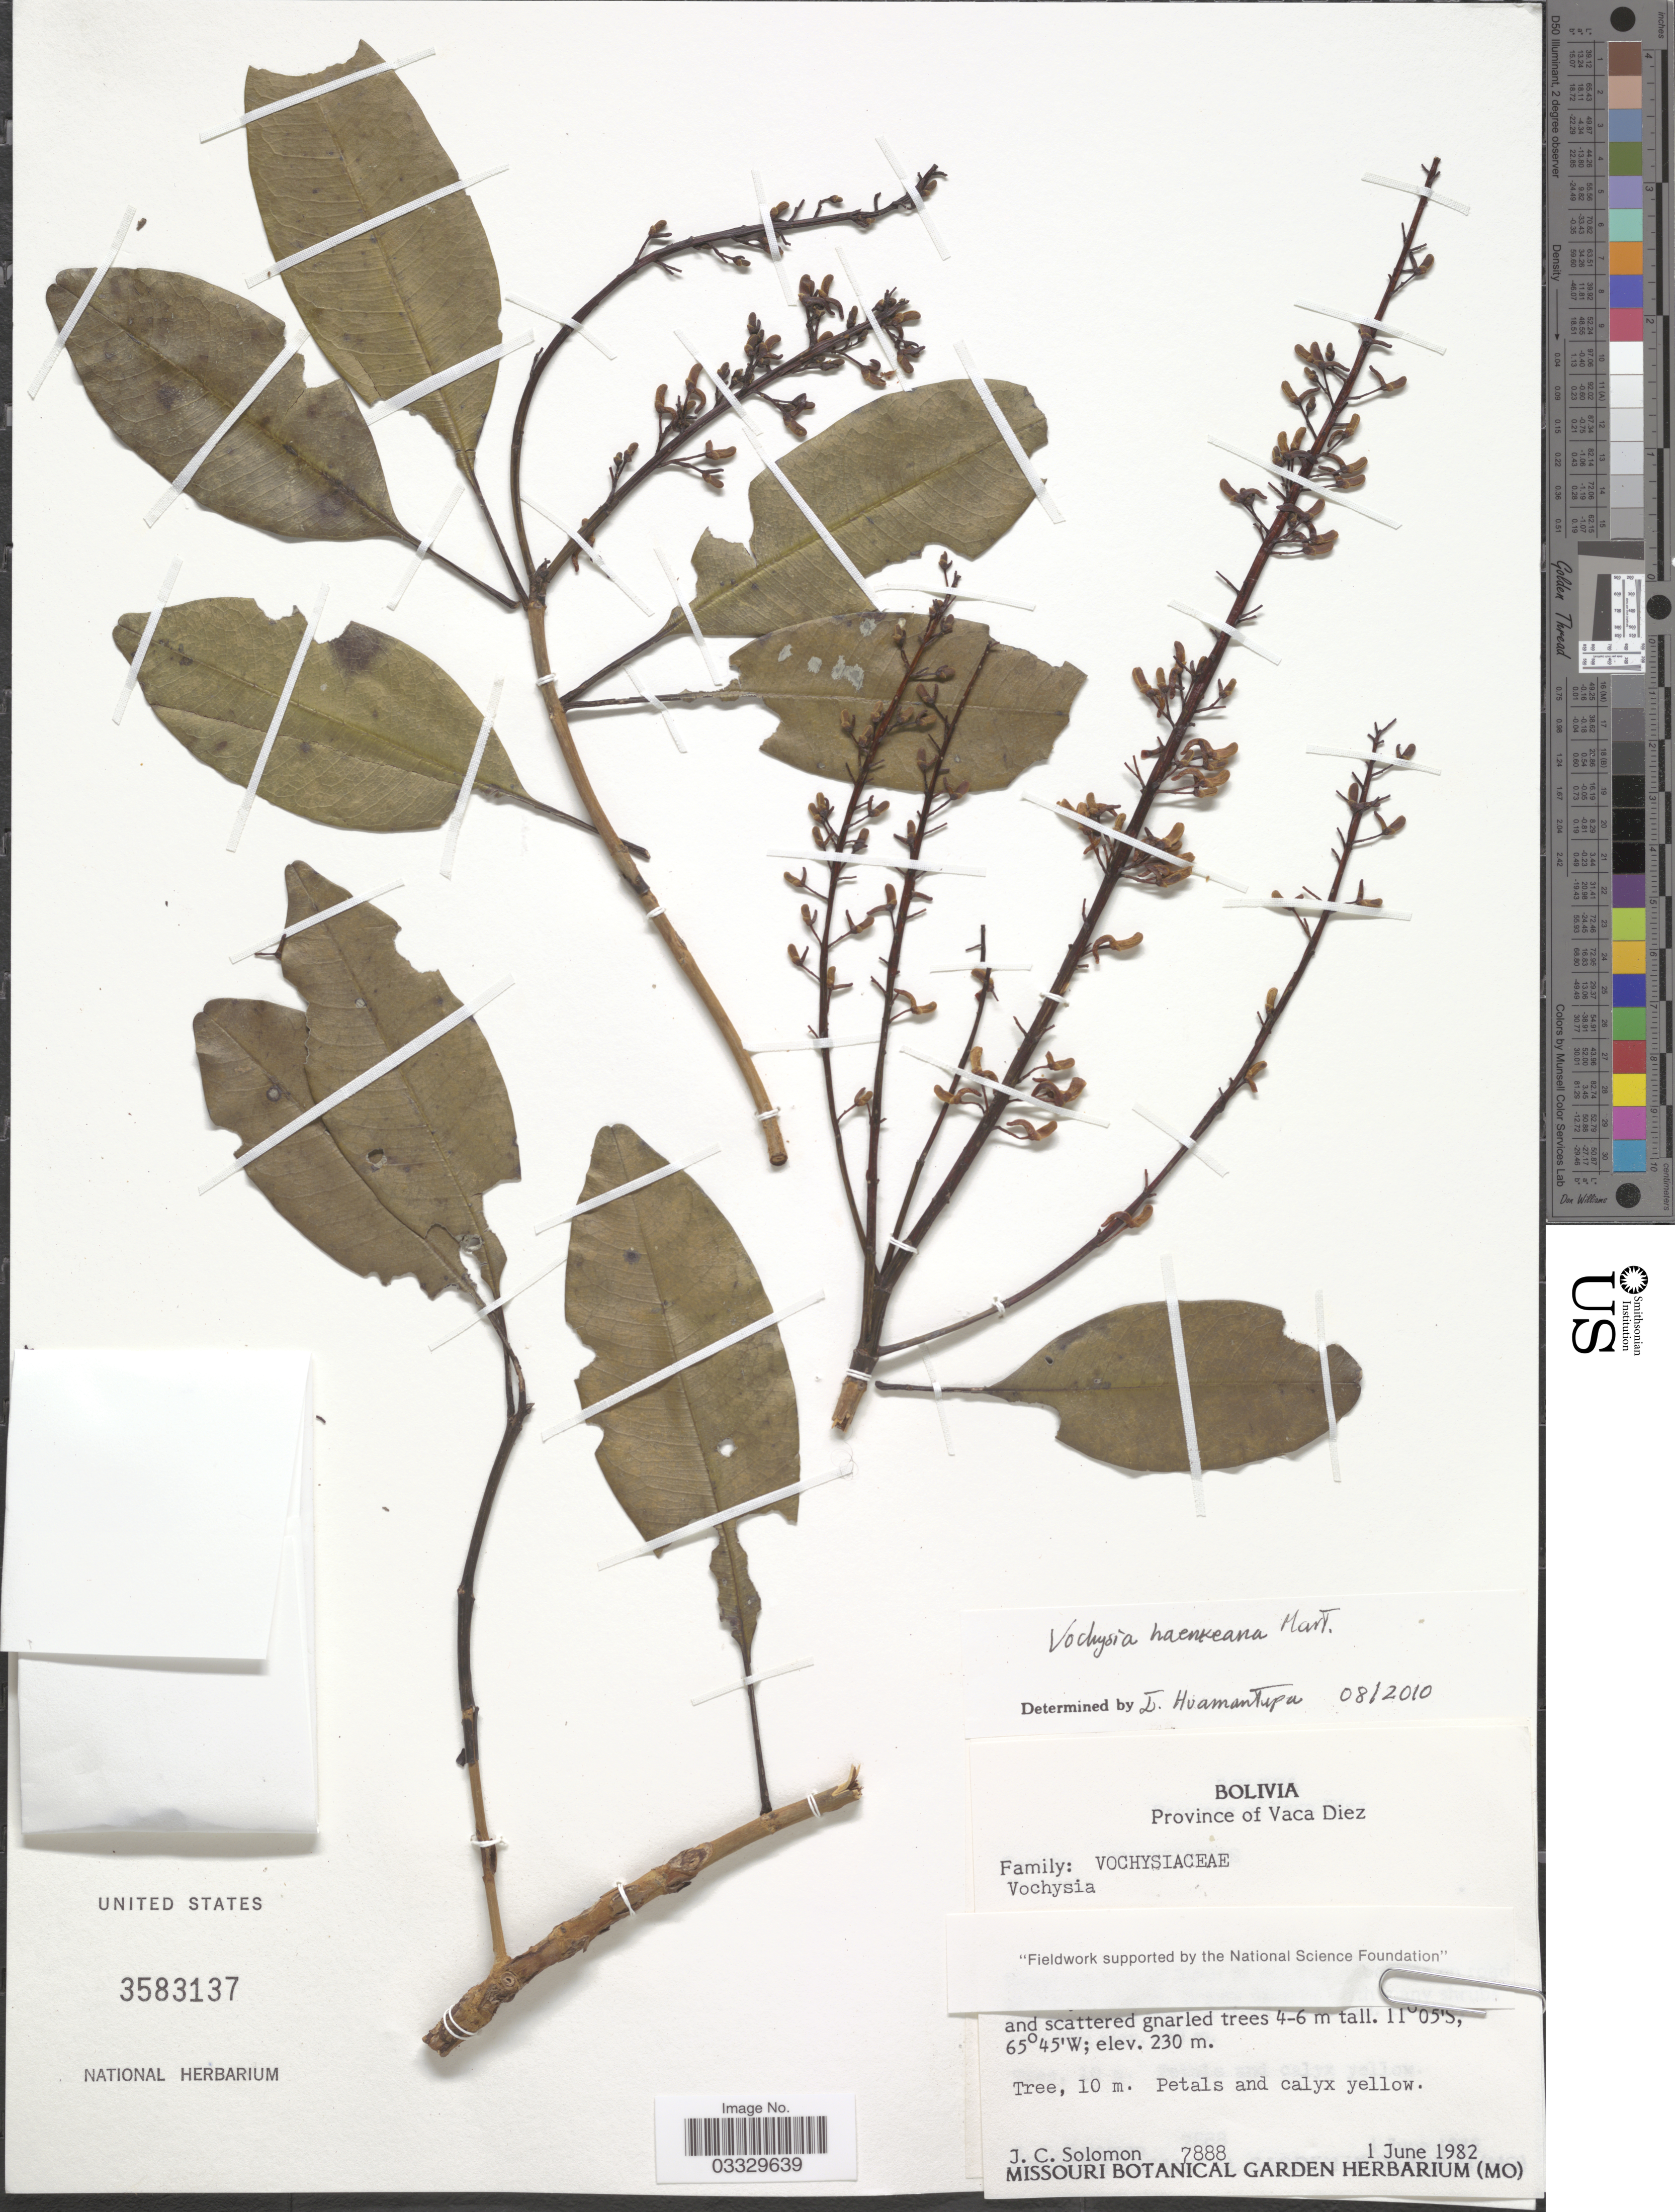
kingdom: Plantae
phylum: Tracheophyta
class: Magnoliopsida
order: Myrtales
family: Vochysiaceae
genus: Vochysia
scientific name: Vochysia haenkeana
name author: Mart.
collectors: J. C. Solomon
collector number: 7888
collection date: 1982-06-01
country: Bolivia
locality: Province of Vaca Diez.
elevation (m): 230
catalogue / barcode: US 3583137